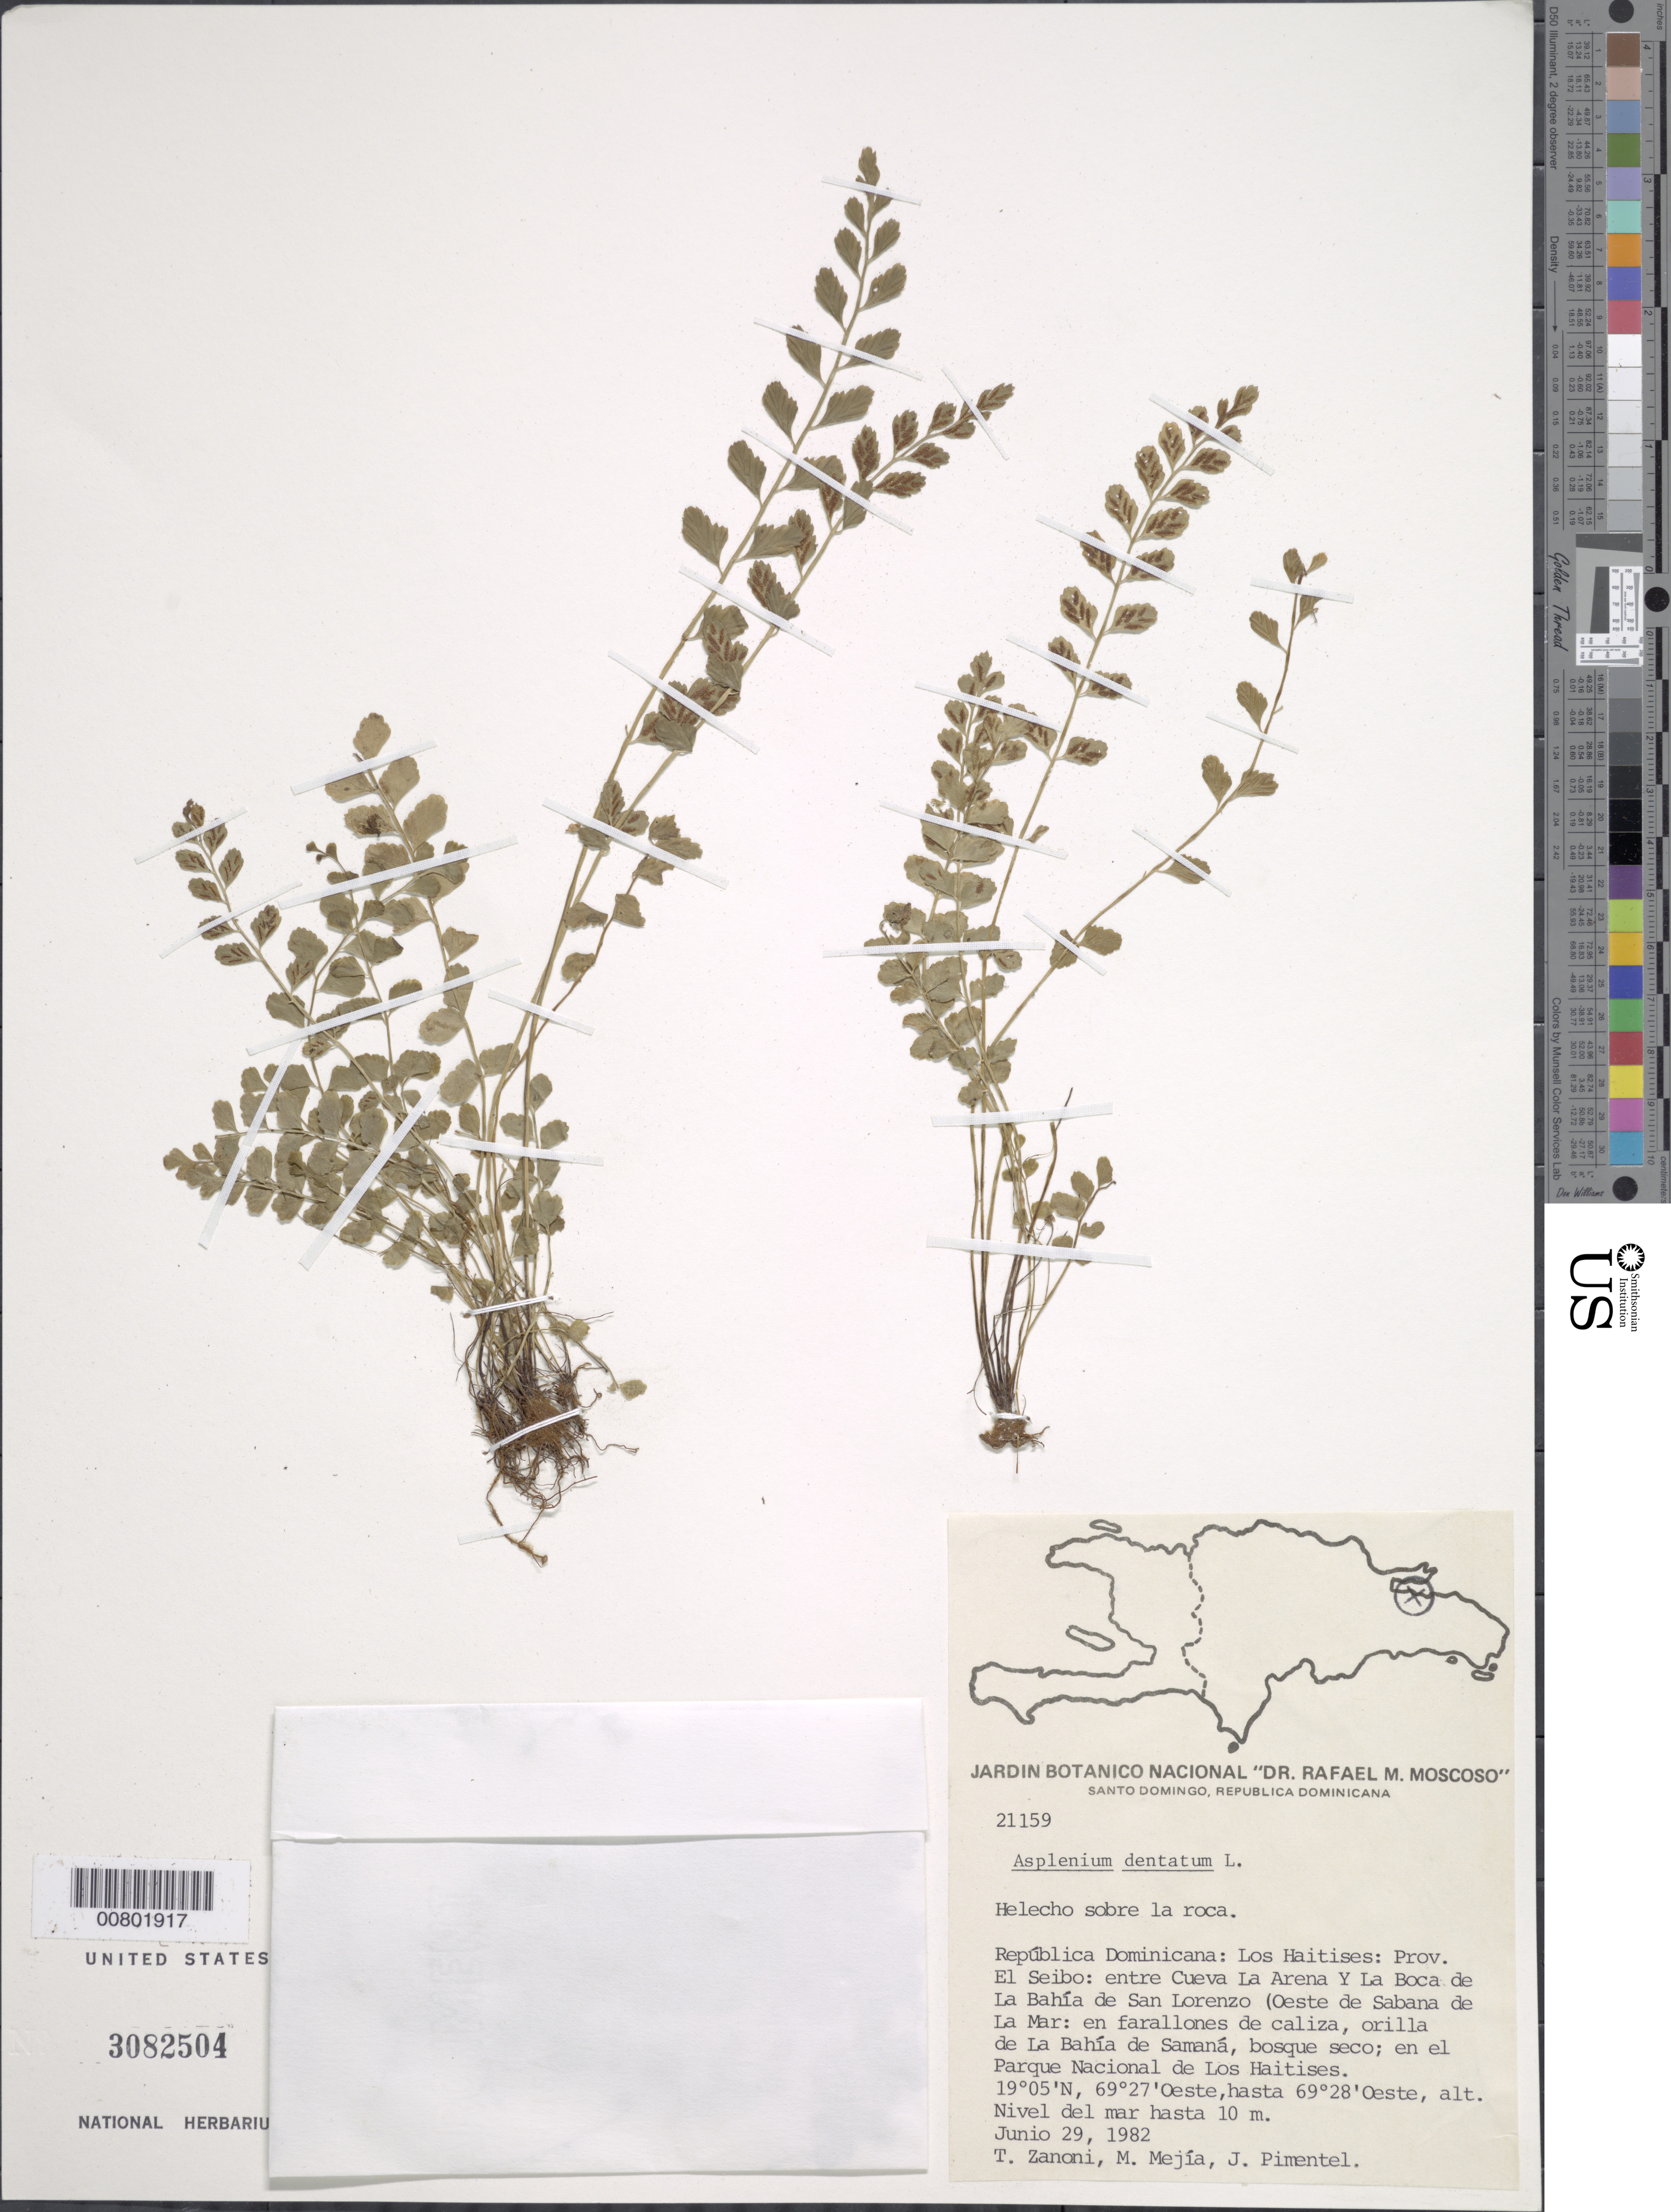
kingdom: Plantae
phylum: Tracheophyta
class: Polypodiopsida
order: Polypodiales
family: Aspleniaceae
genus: Asplenium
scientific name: Asplenium dentatum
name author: L.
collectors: T. A. Zanoni, M. Mejia & J. Pimentel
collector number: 21159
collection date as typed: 29 Jun 1982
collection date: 1982-06-29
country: Dominican Republic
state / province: El Seibo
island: Hispaniola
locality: Los Haitises, entre Cueva La Arena y La Boca de La Bahía de San Lorenzo (W de Sabana de la Mar), Parque Nacional de Los Haitises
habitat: Bosque seco, en farallones de caliza; sobre la roca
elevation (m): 0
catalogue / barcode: US 3082504